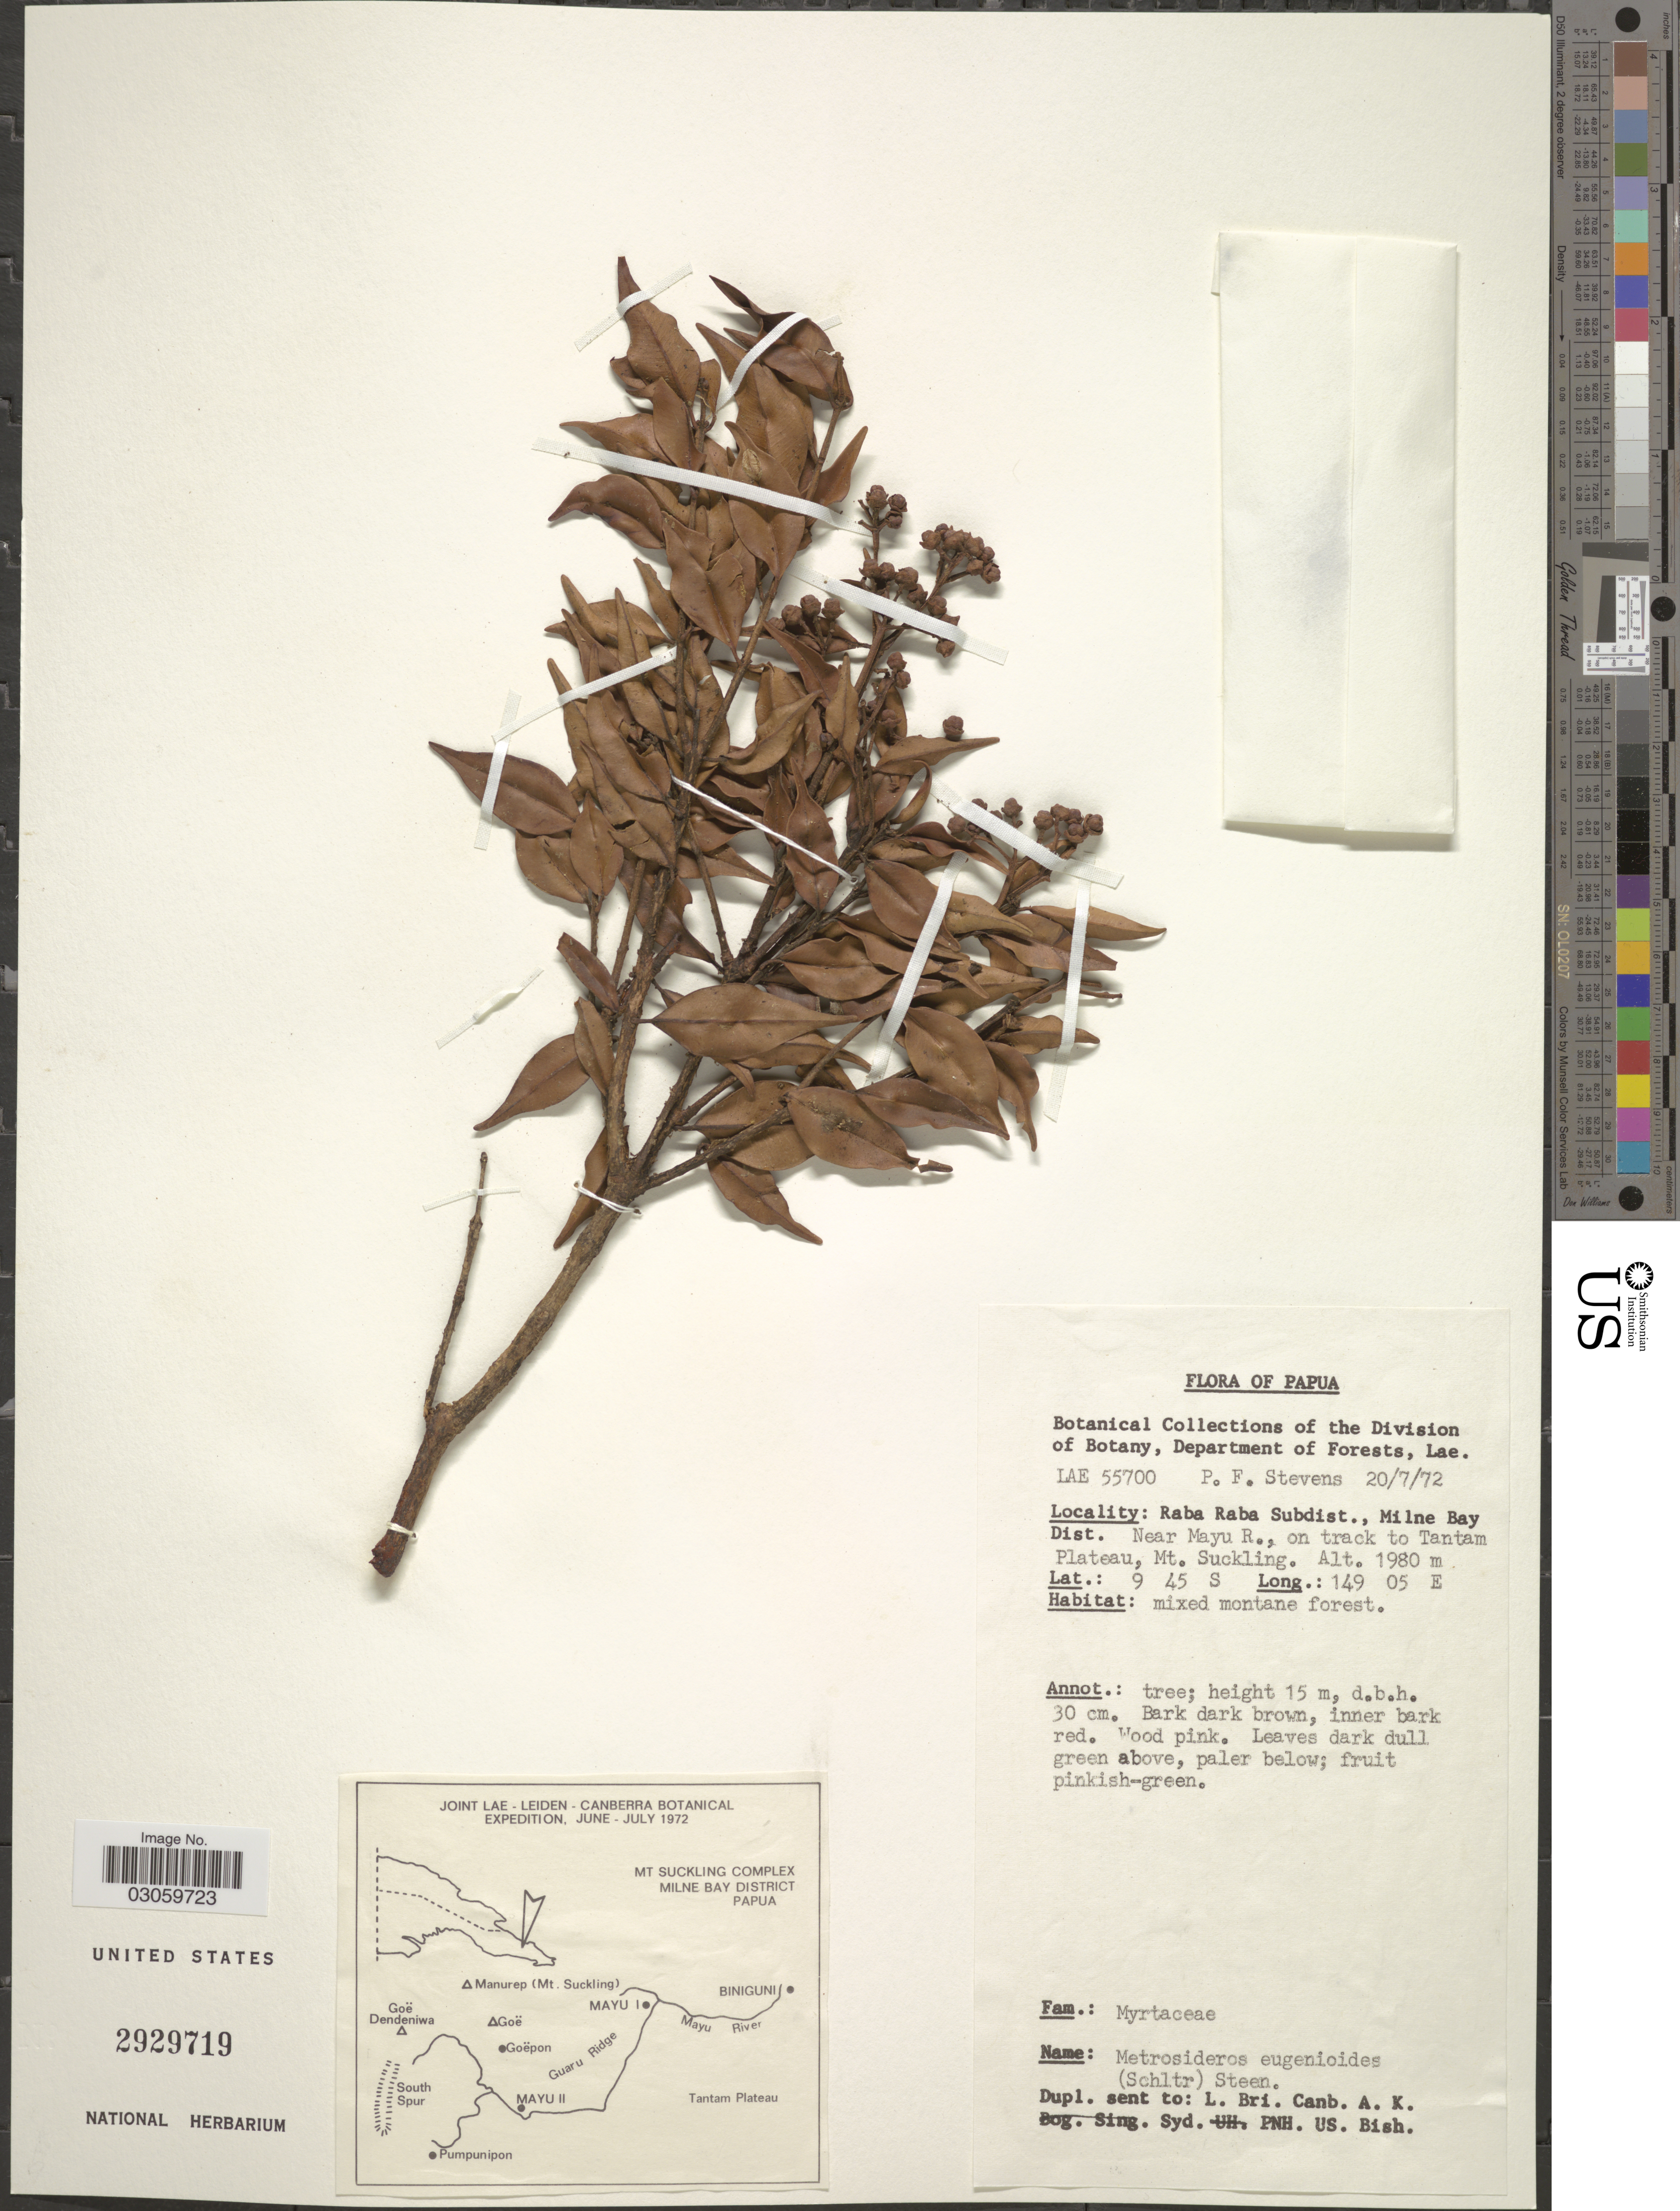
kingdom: Plantae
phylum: Tracheophyta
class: Magnoliopsida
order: Myrtales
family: Myrtaceae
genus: Kania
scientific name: Kania eugenioides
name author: Schltr.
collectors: P. F. Stevens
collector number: LAE 55700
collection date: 1972-07-20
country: Papua New Guinea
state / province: Milne Bay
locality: Papua. Raba Raba Subdist., Milne Bay Dist. Near Mayu R., on track to Tantam Plateau, Mt. Suckling.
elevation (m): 1980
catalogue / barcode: US 2929719